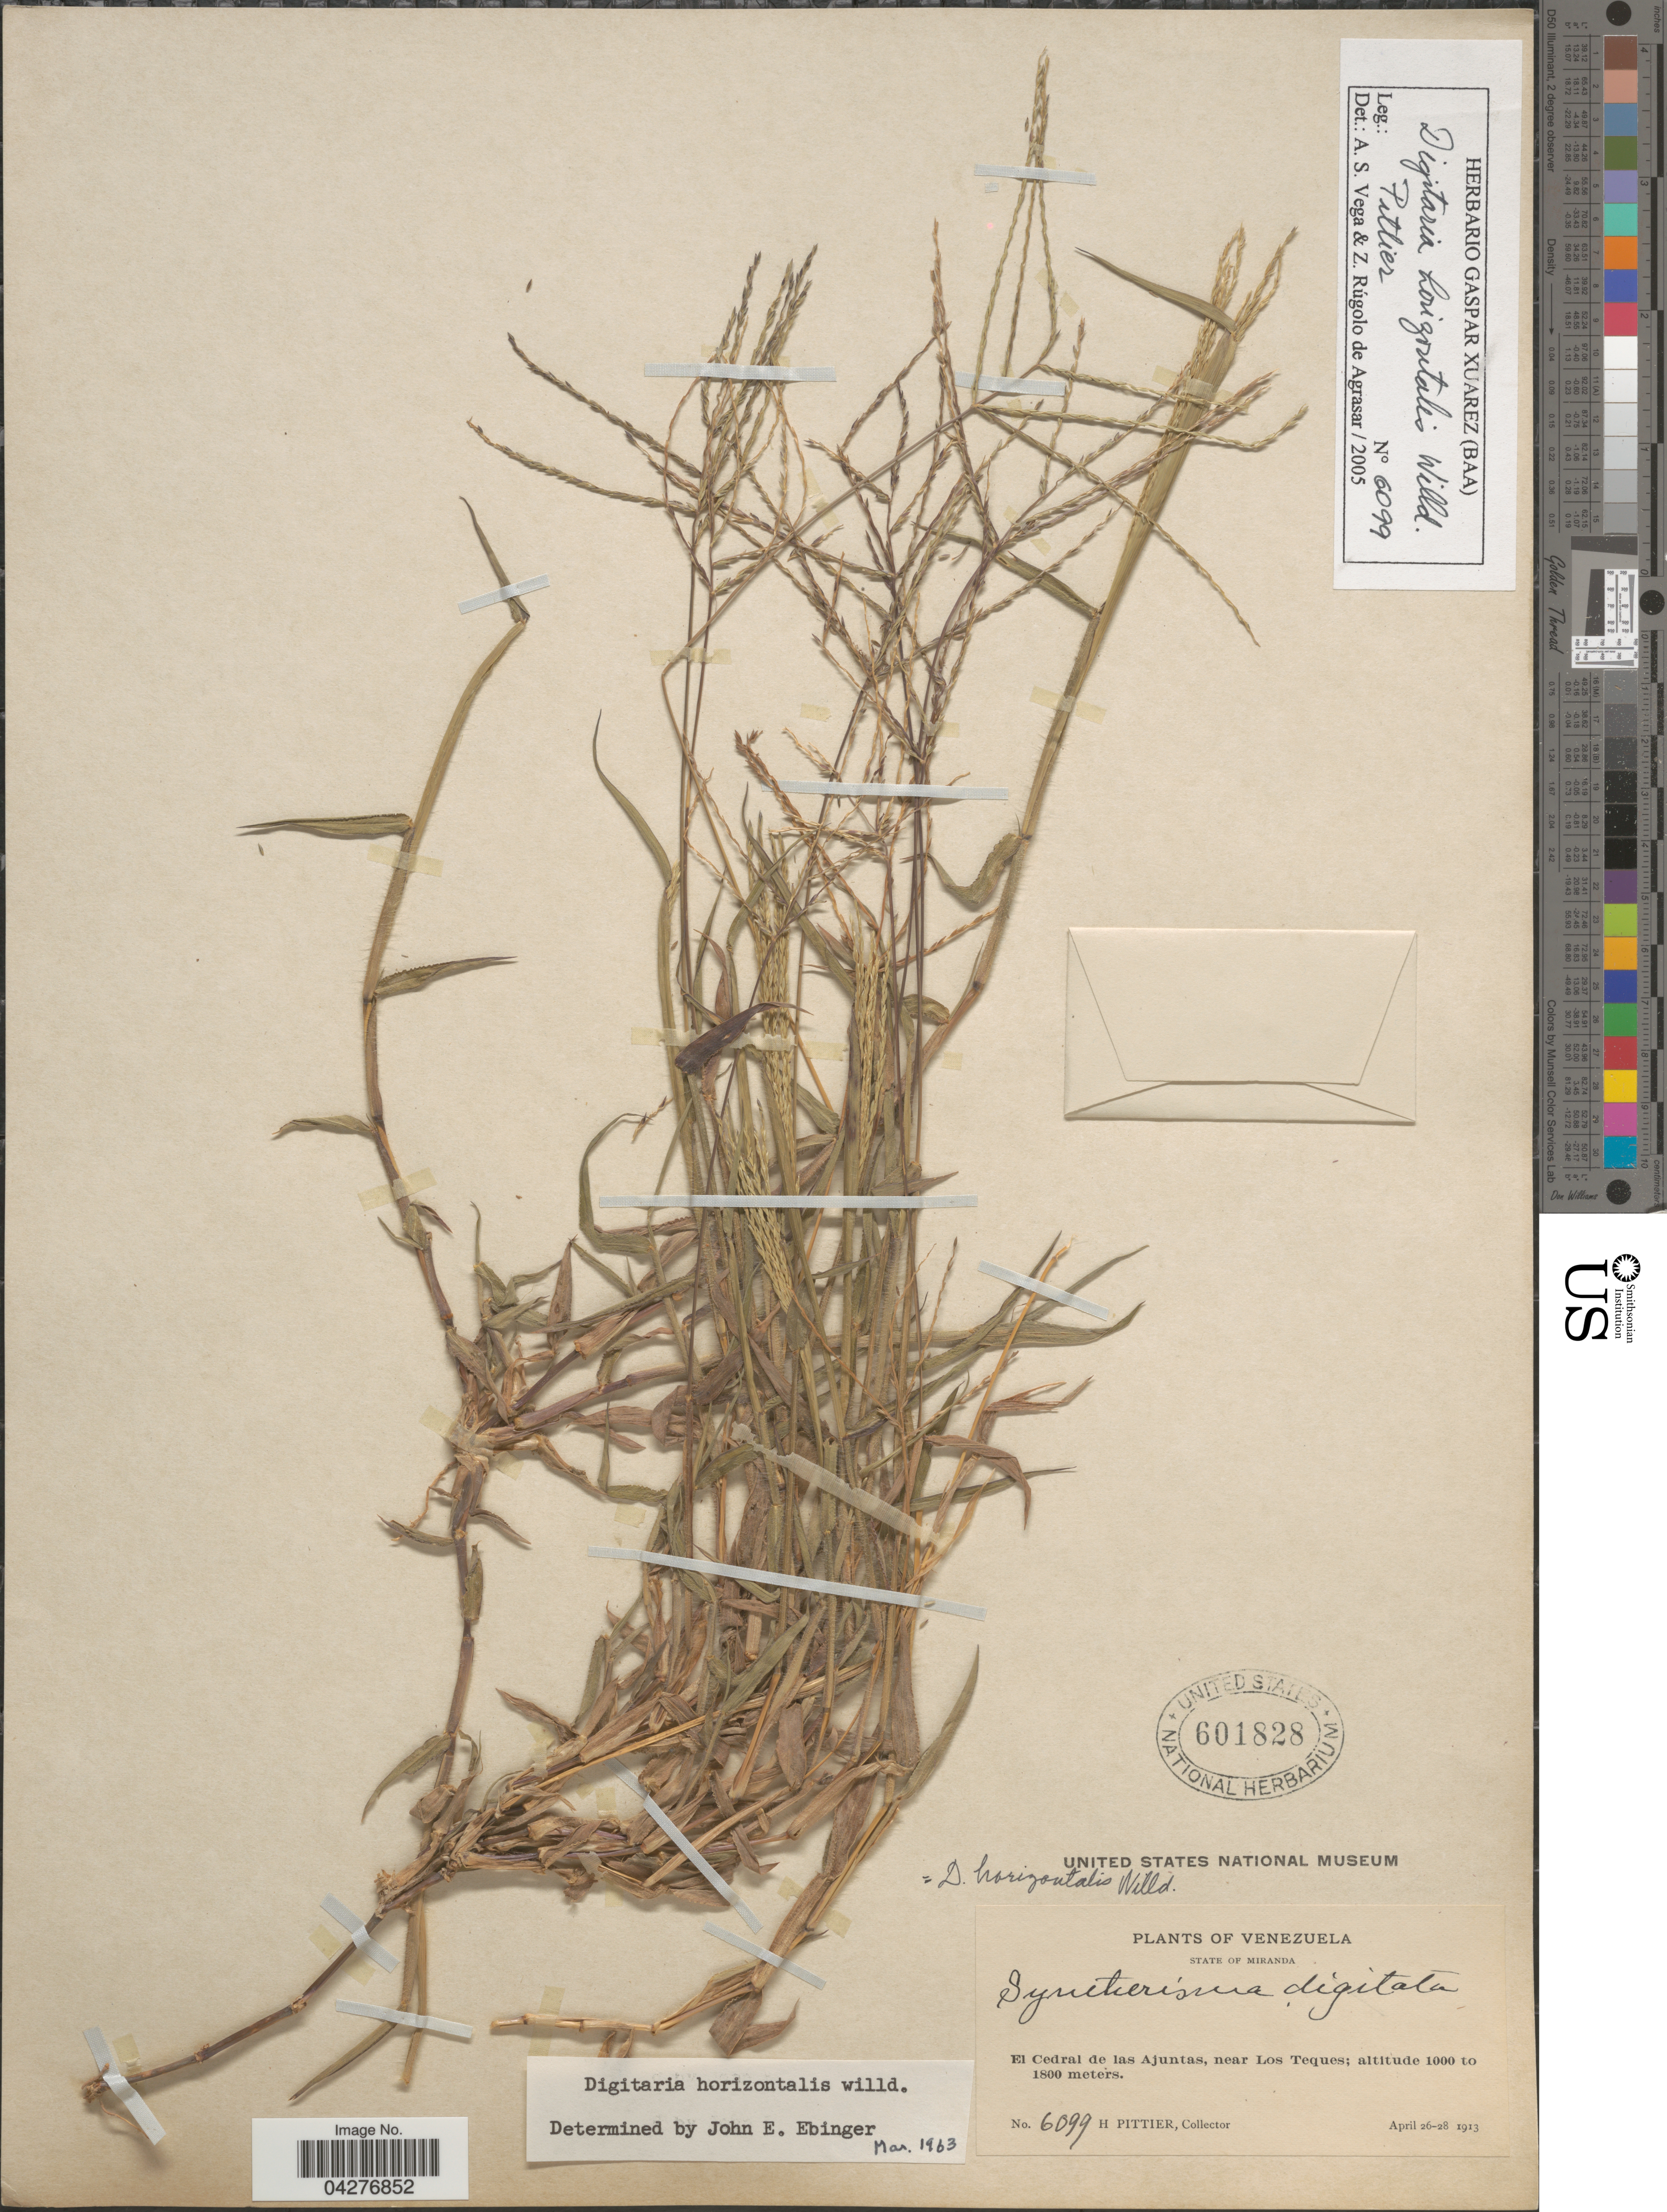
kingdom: Plantae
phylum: Tracheophyta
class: Liliopsida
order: Poales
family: Poaceae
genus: Digitaria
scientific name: Digitaria horizontalis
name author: Willd.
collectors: H. F. Pittier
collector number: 6099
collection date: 1913-04-26/1913-04-28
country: Venezuela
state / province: Miranda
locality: El Cedral de las Ajuntas, near Los Teques.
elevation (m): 1000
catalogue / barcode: US 601828